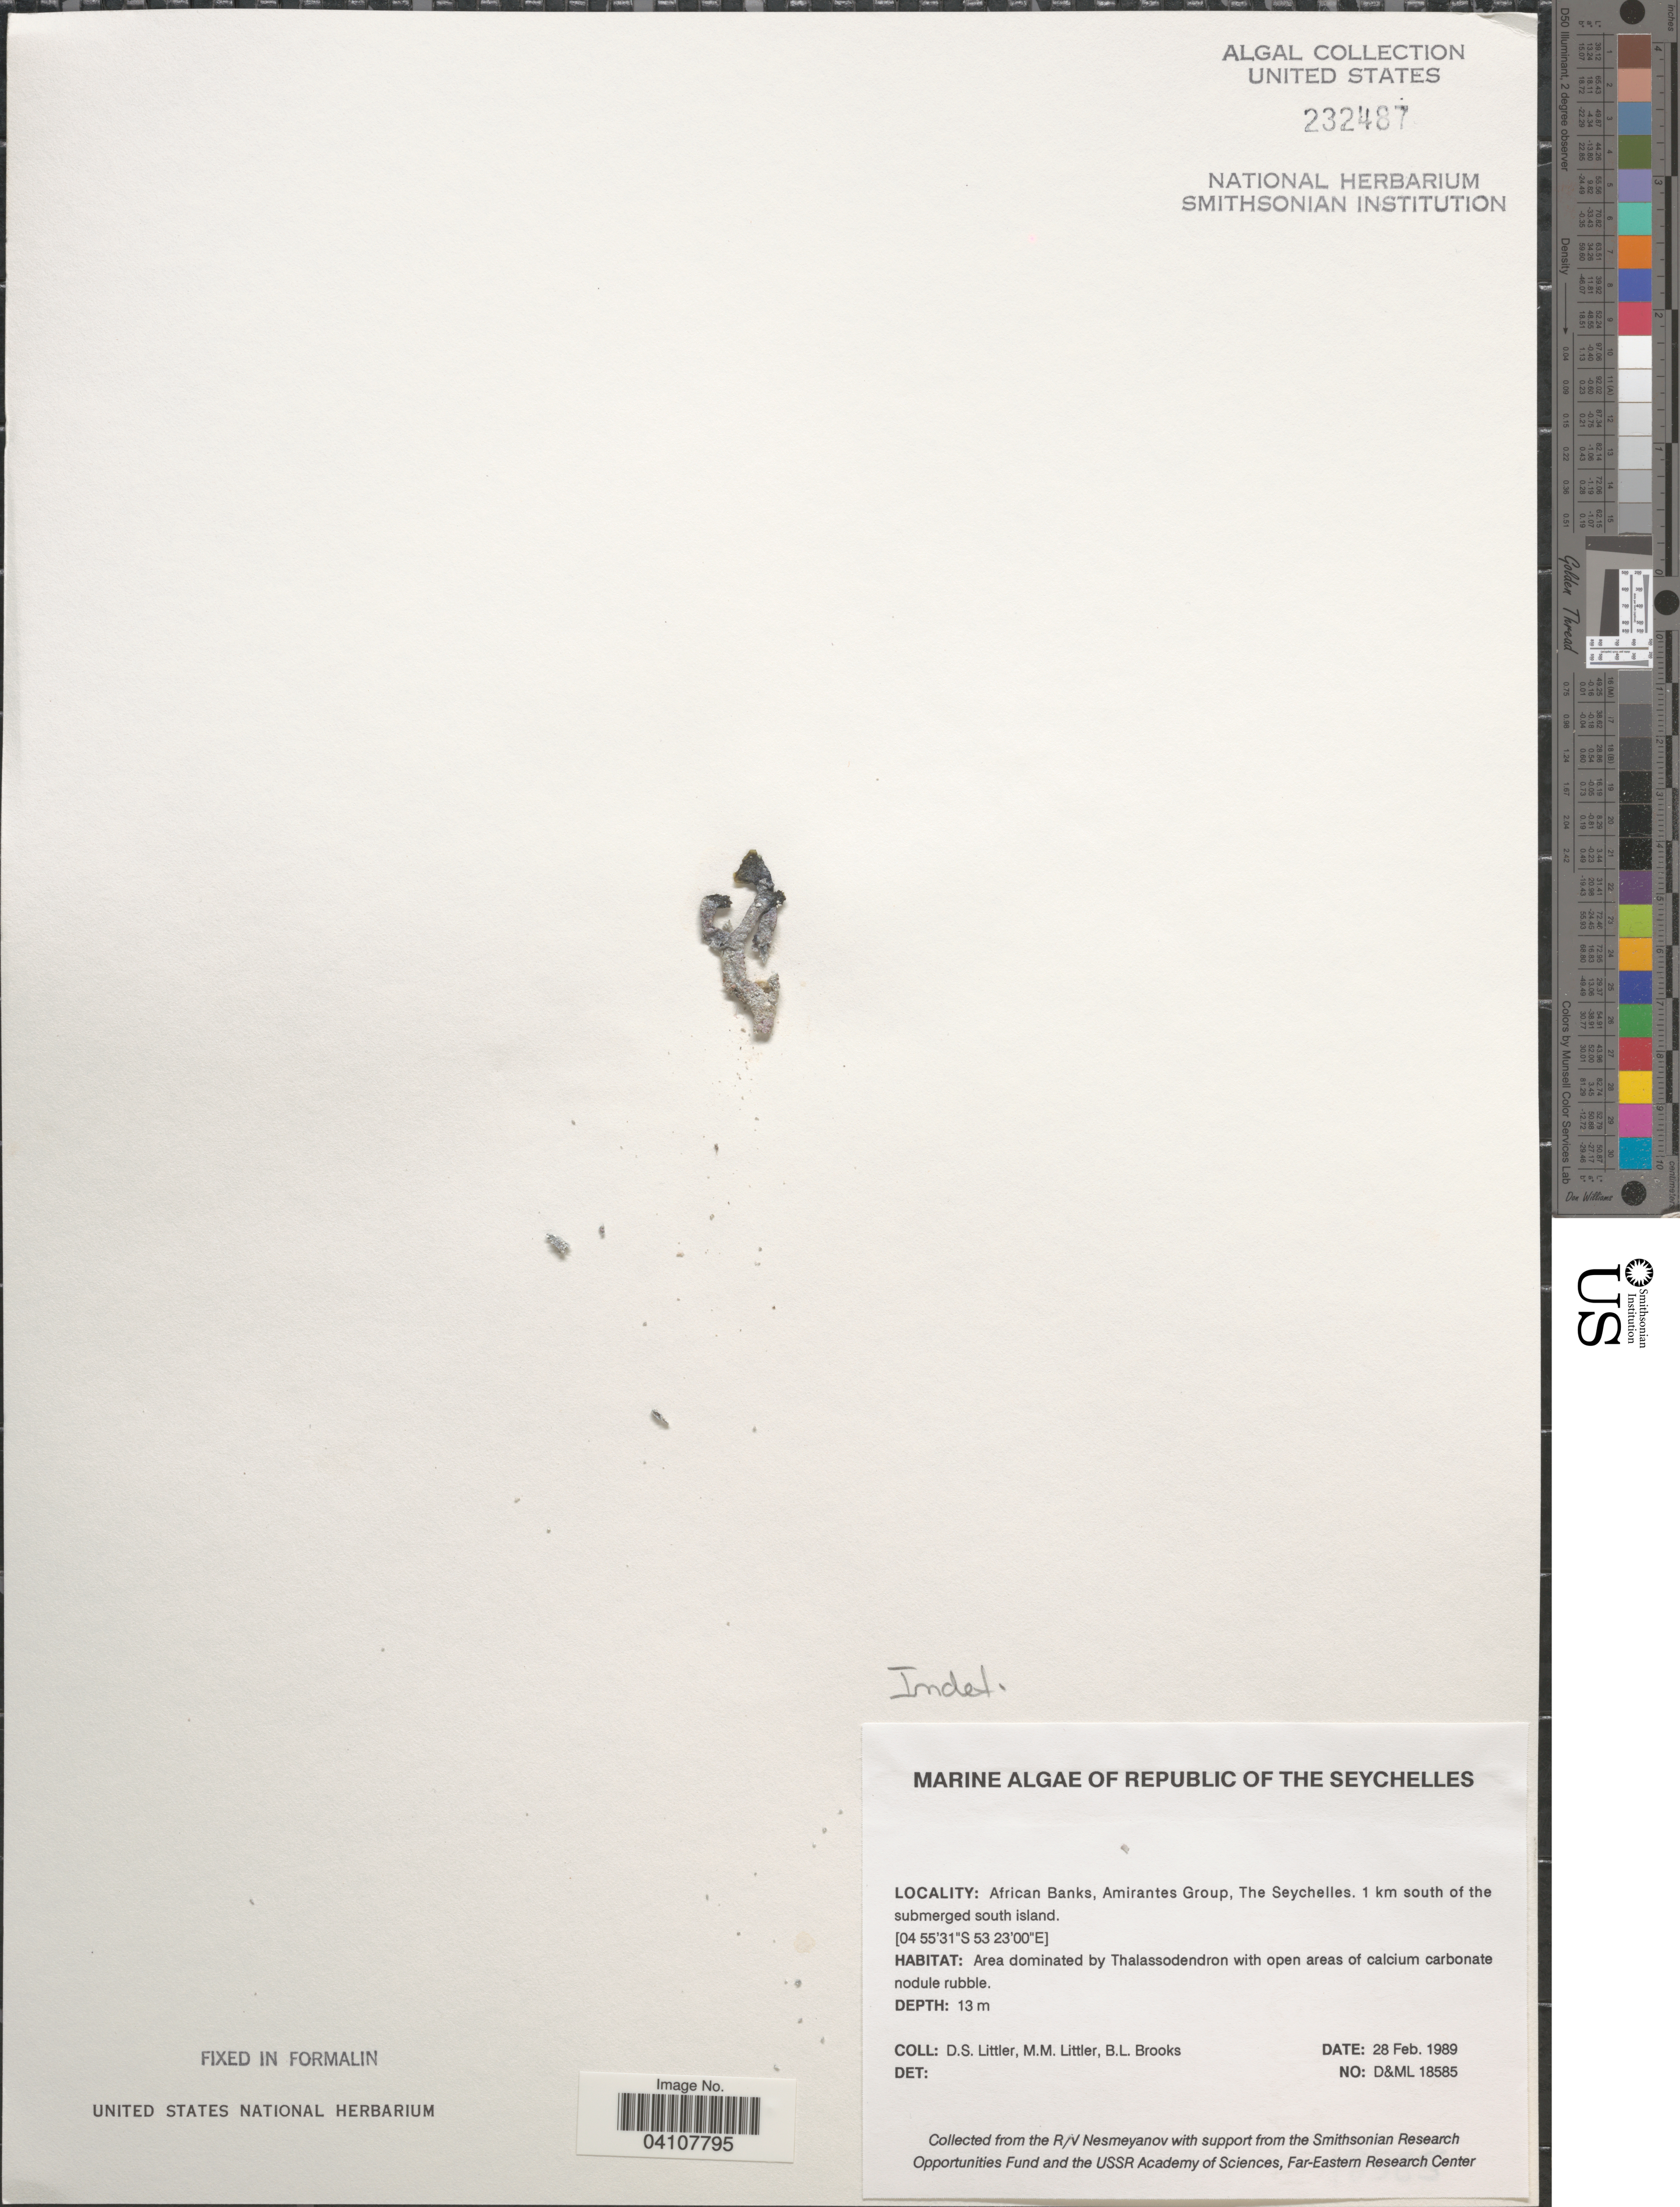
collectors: D. S. Littler & B. Brooks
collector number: D&ML18585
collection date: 1989-02-28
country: Seychelles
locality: Republic of the Seychelles. African Banks, Amirantes Group. 1 km south of the submerged south island.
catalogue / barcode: US 232487